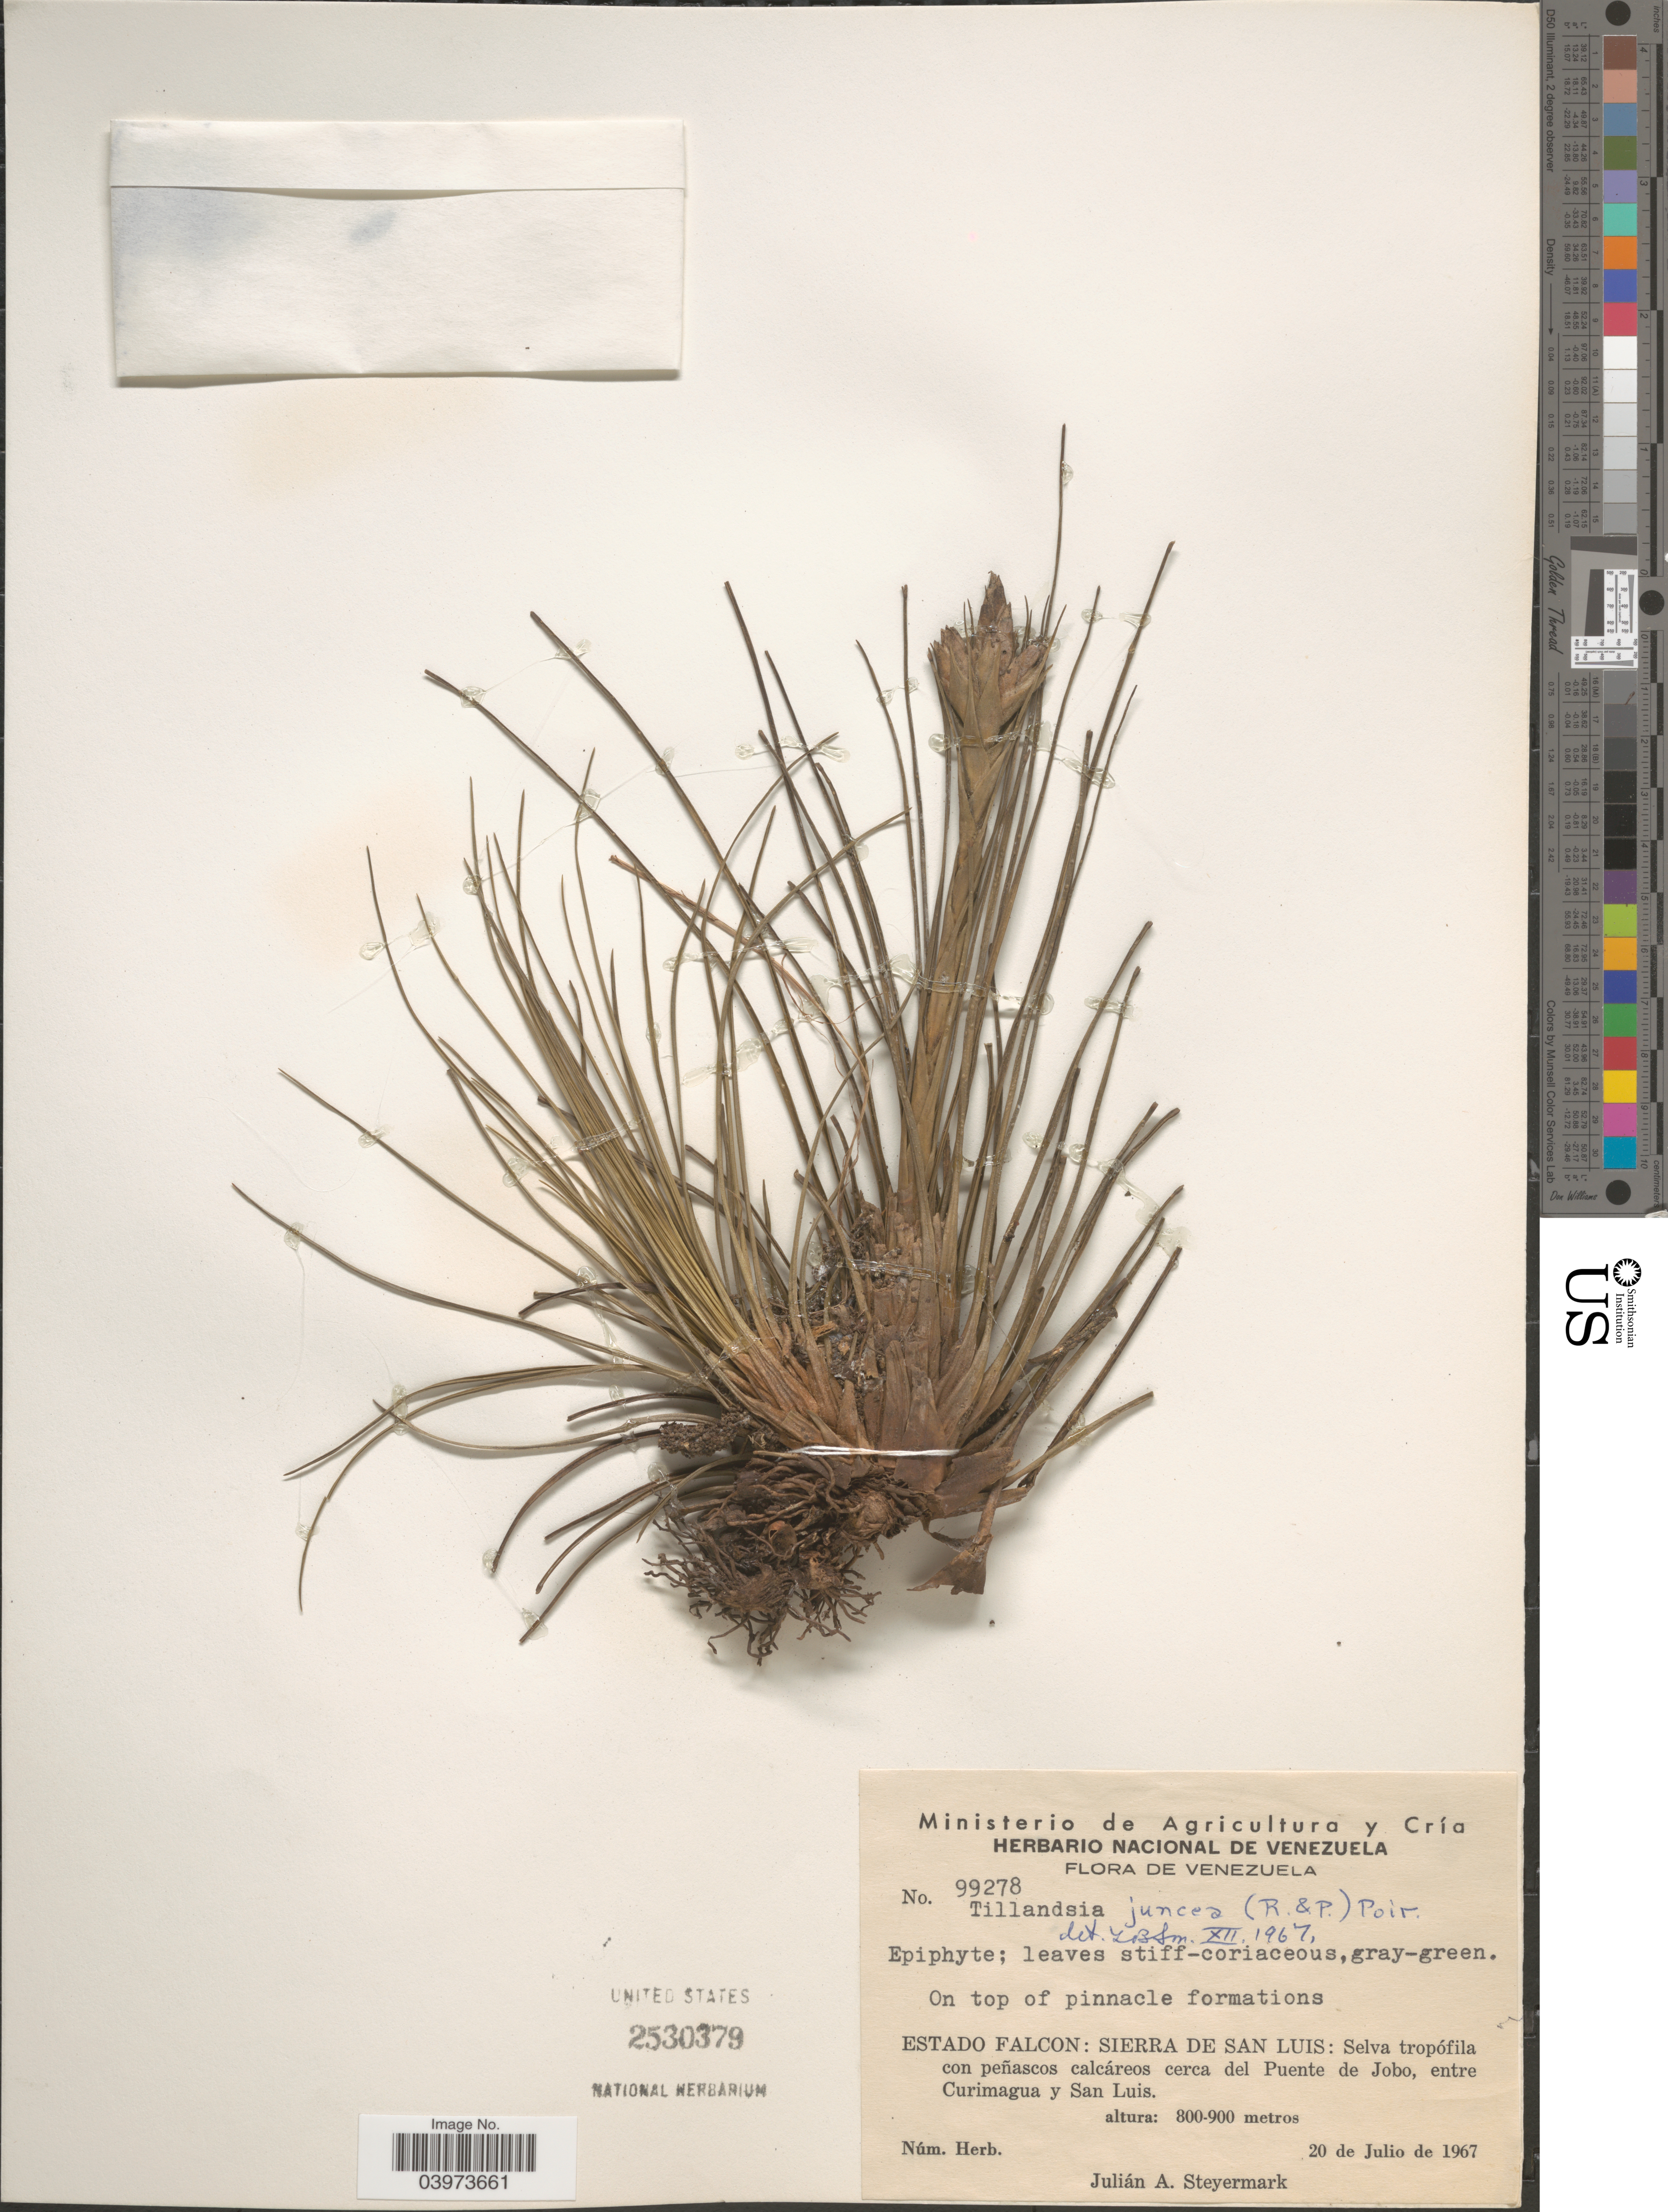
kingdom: Plantae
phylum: Tracheophyta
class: Liliopsida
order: Poales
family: Bromeliaceae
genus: Tillandsia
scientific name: Tillandsia juncea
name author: (Ruiz & Pav.) Poir.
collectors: J. Steyermark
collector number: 99278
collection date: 1967-07-20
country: Venezuela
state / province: Falcon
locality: Sierra de San Luis: Selva tropófila con peñascos calcáreos cerca del Puente de Jobo, entre Curimagua y San Luis.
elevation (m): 800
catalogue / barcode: US 2530379